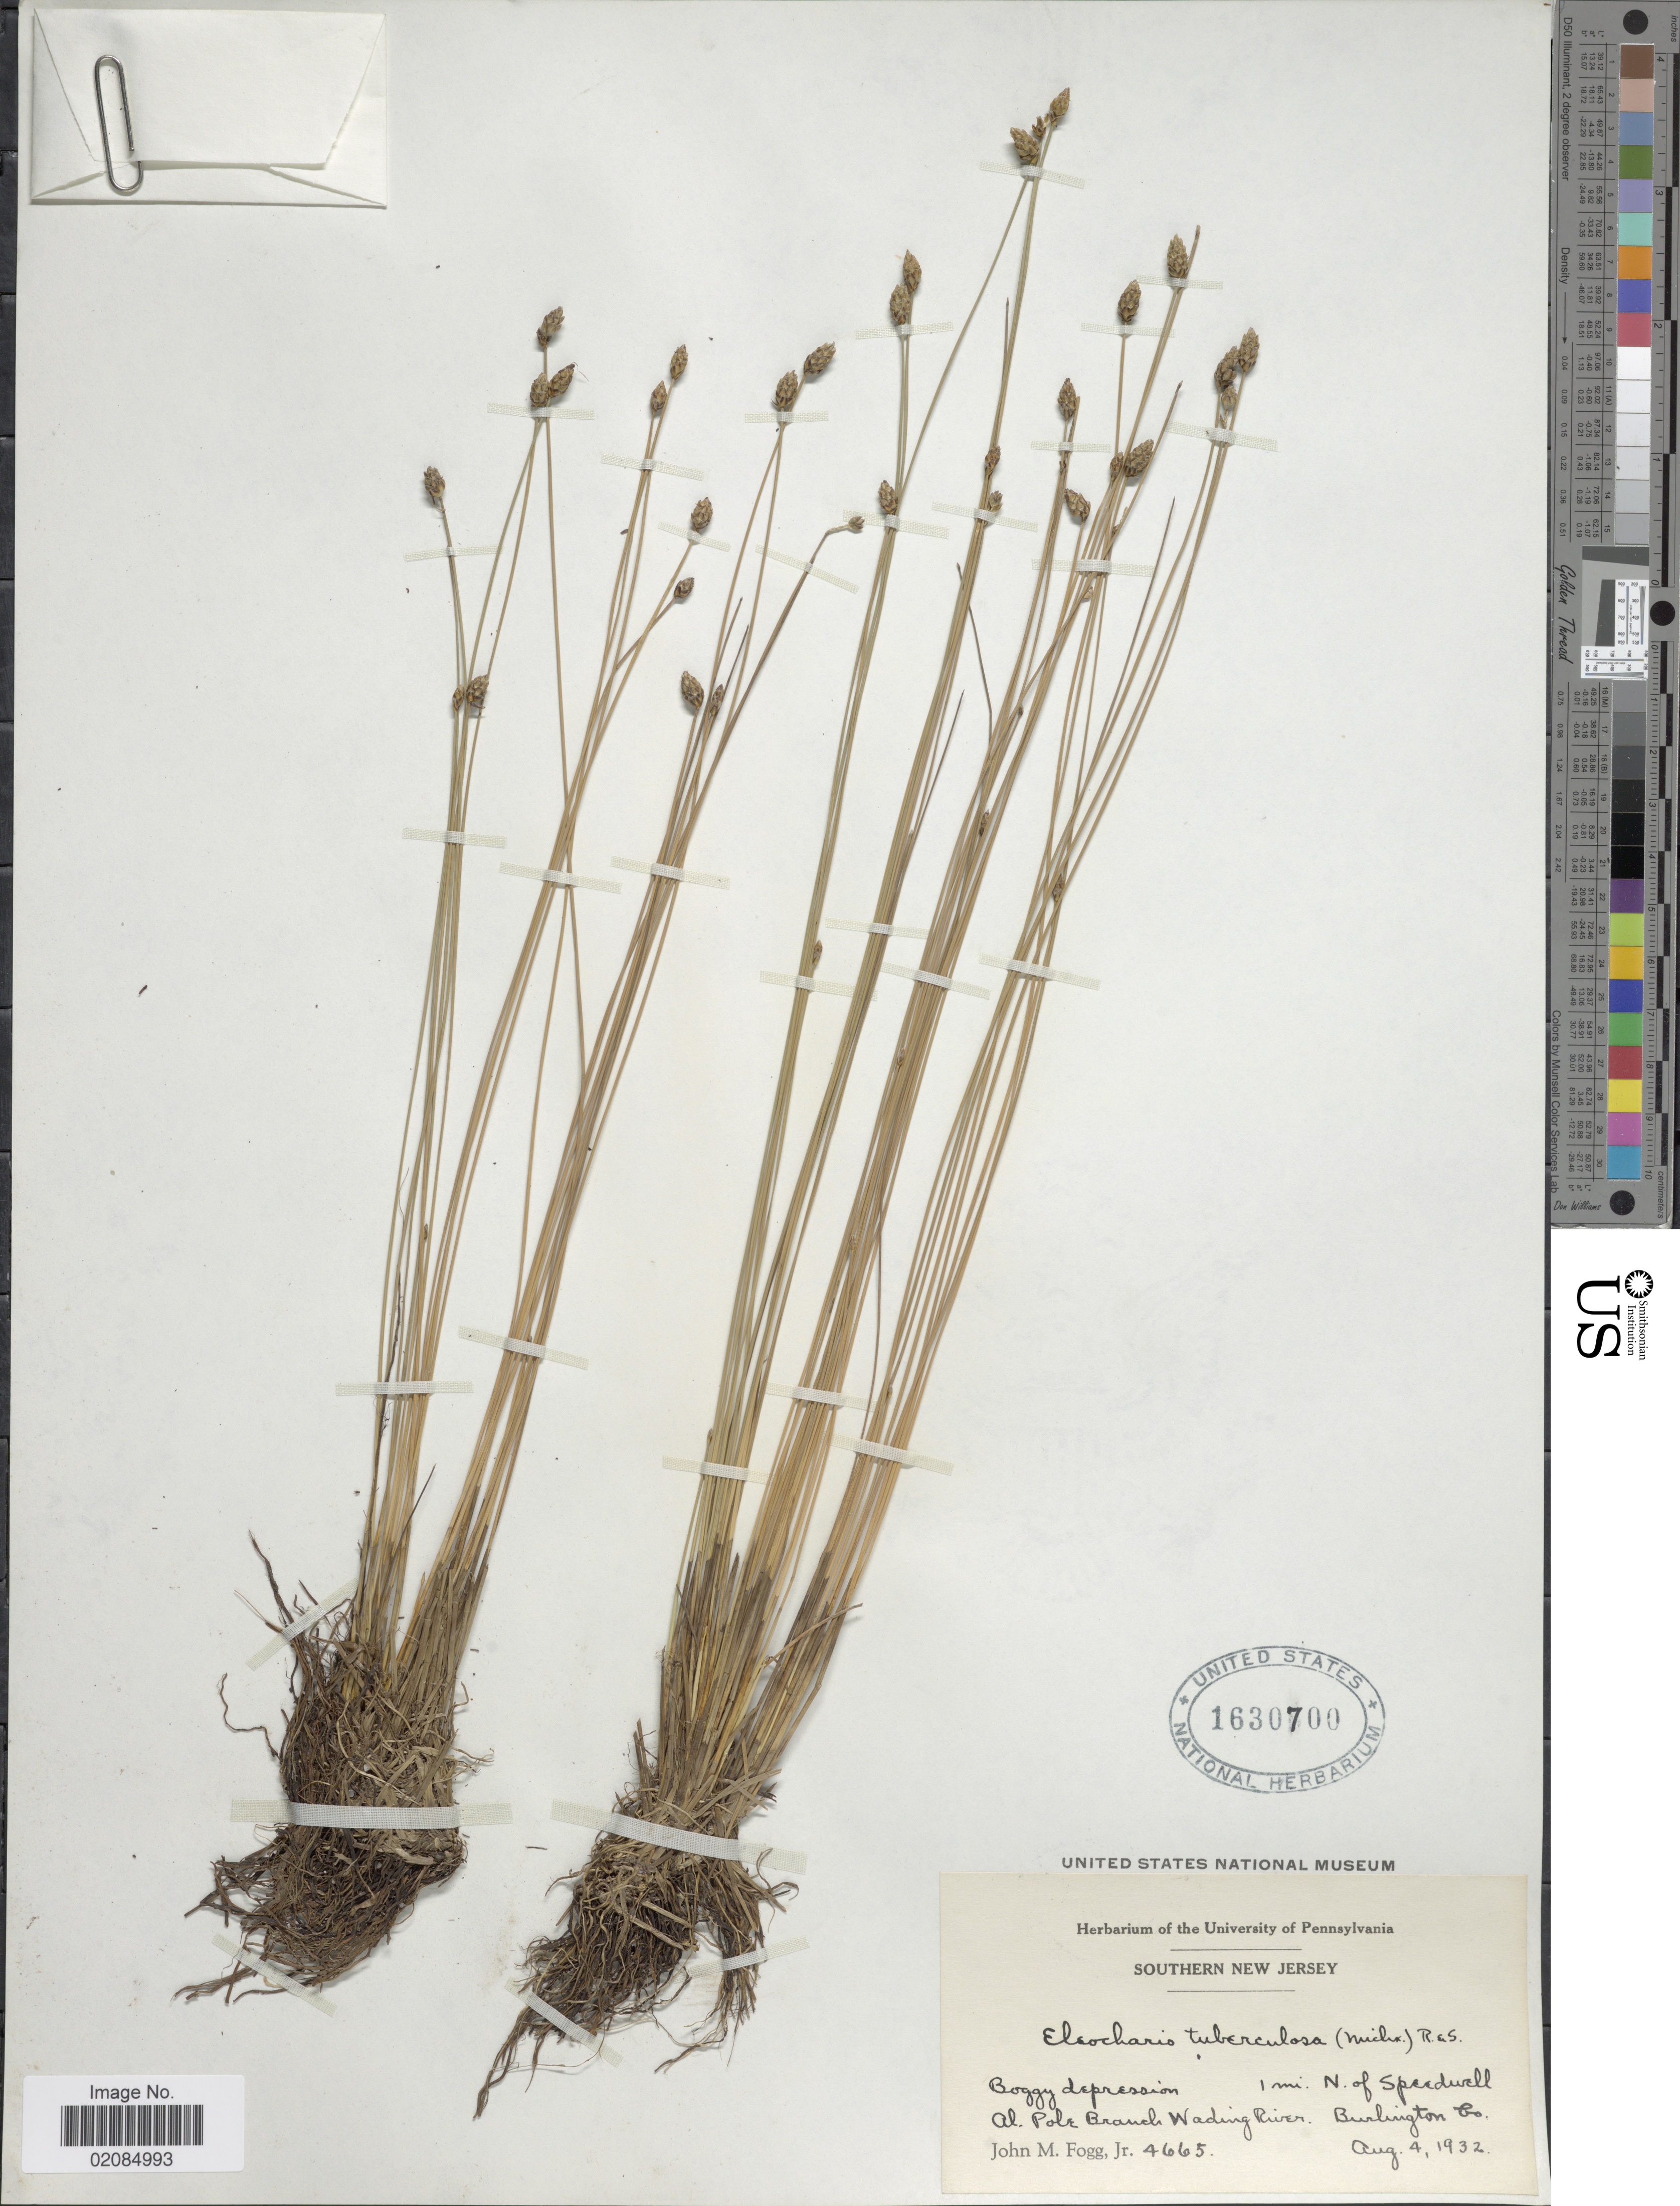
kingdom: Plantae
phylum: Tracheophyta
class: Liliopsida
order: Poales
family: Cyperaceae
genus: Eleocharis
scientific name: Eleocharis tuberculosa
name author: (Michx.) Roem. & Schult.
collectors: J. Fogg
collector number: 4665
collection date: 1932-08-04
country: United States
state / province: New Jersey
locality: Southern New Jersey, Boggy depression, 1 mi. N. of Speedwell, At Pole Branch Wading River, Burlington Co.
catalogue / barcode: US 1630700